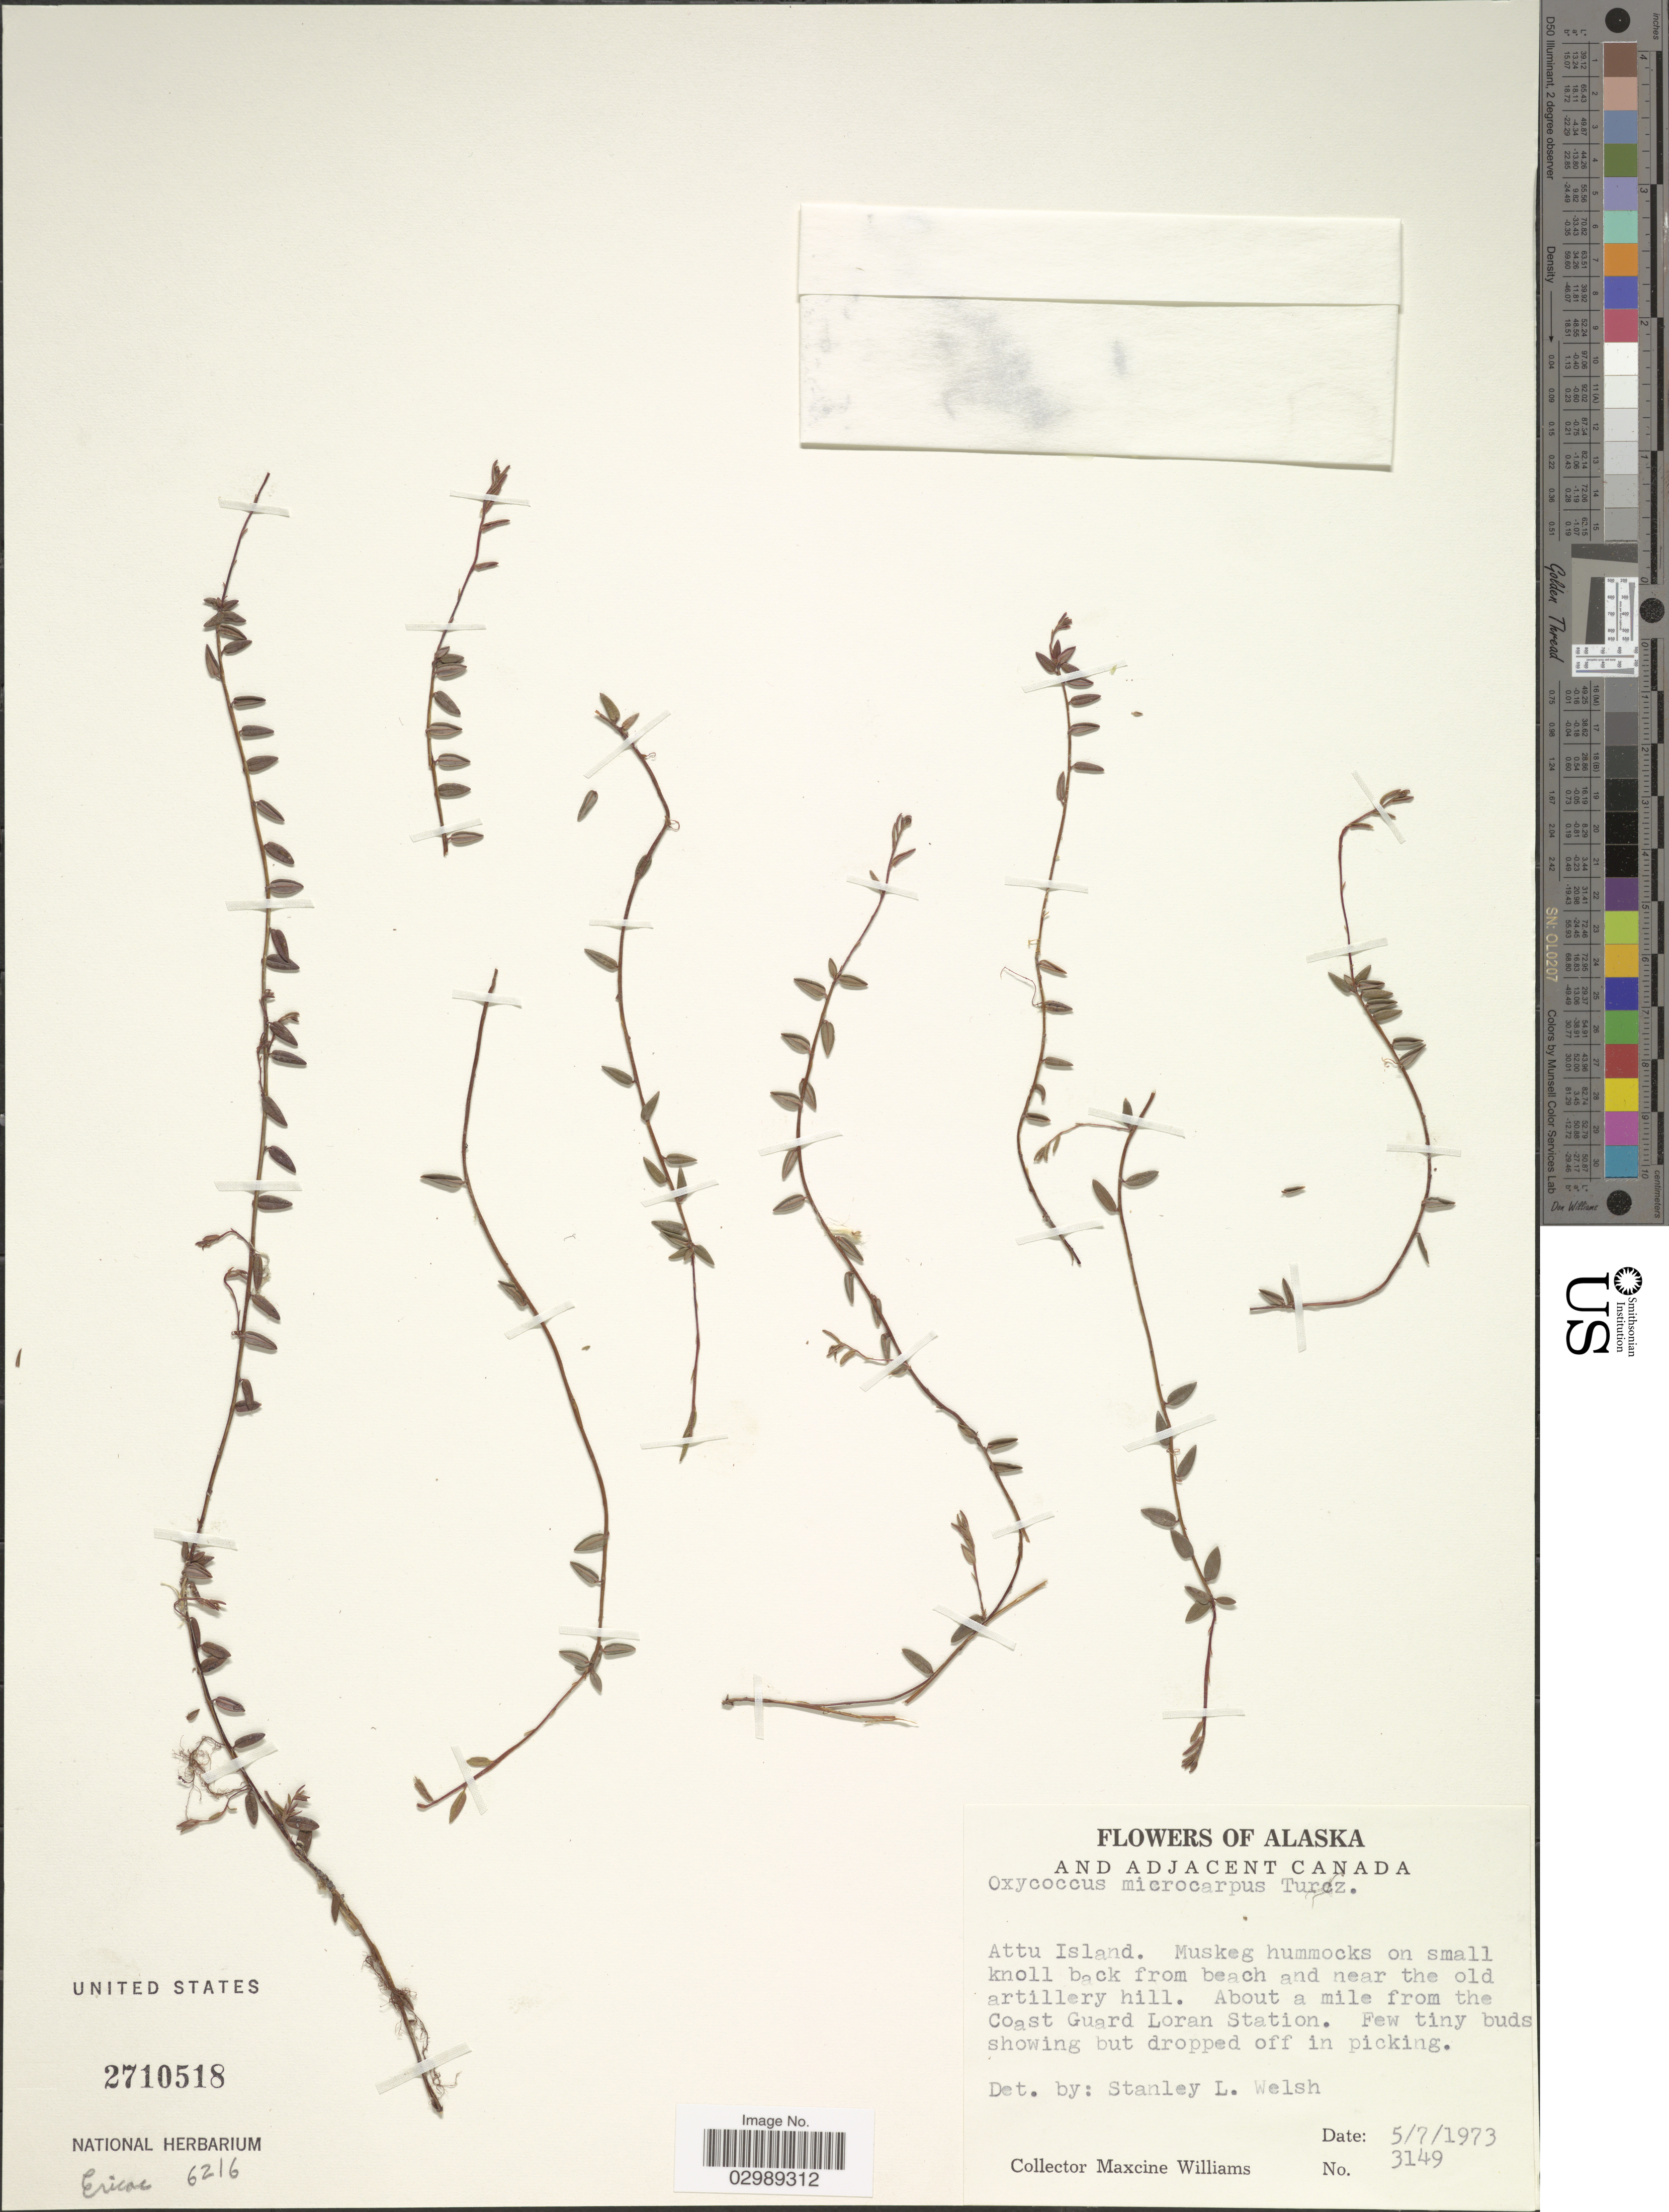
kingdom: Plantae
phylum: Tracheophyta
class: Magnoliopsida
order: Ericales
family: Ericaceae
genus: Vaccinium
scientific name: Vaccinium oxycoccos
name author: L.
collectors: Mr. Williams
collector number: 3149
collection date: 1973-05-07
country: United States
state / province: Alaska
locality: Adjacent Canada, Attu Island. Muskeg hummocks on small knoll back from beach and near the old artillery hill. About a mile from the Coast Guard Loran Station.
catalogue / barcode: US 2710518